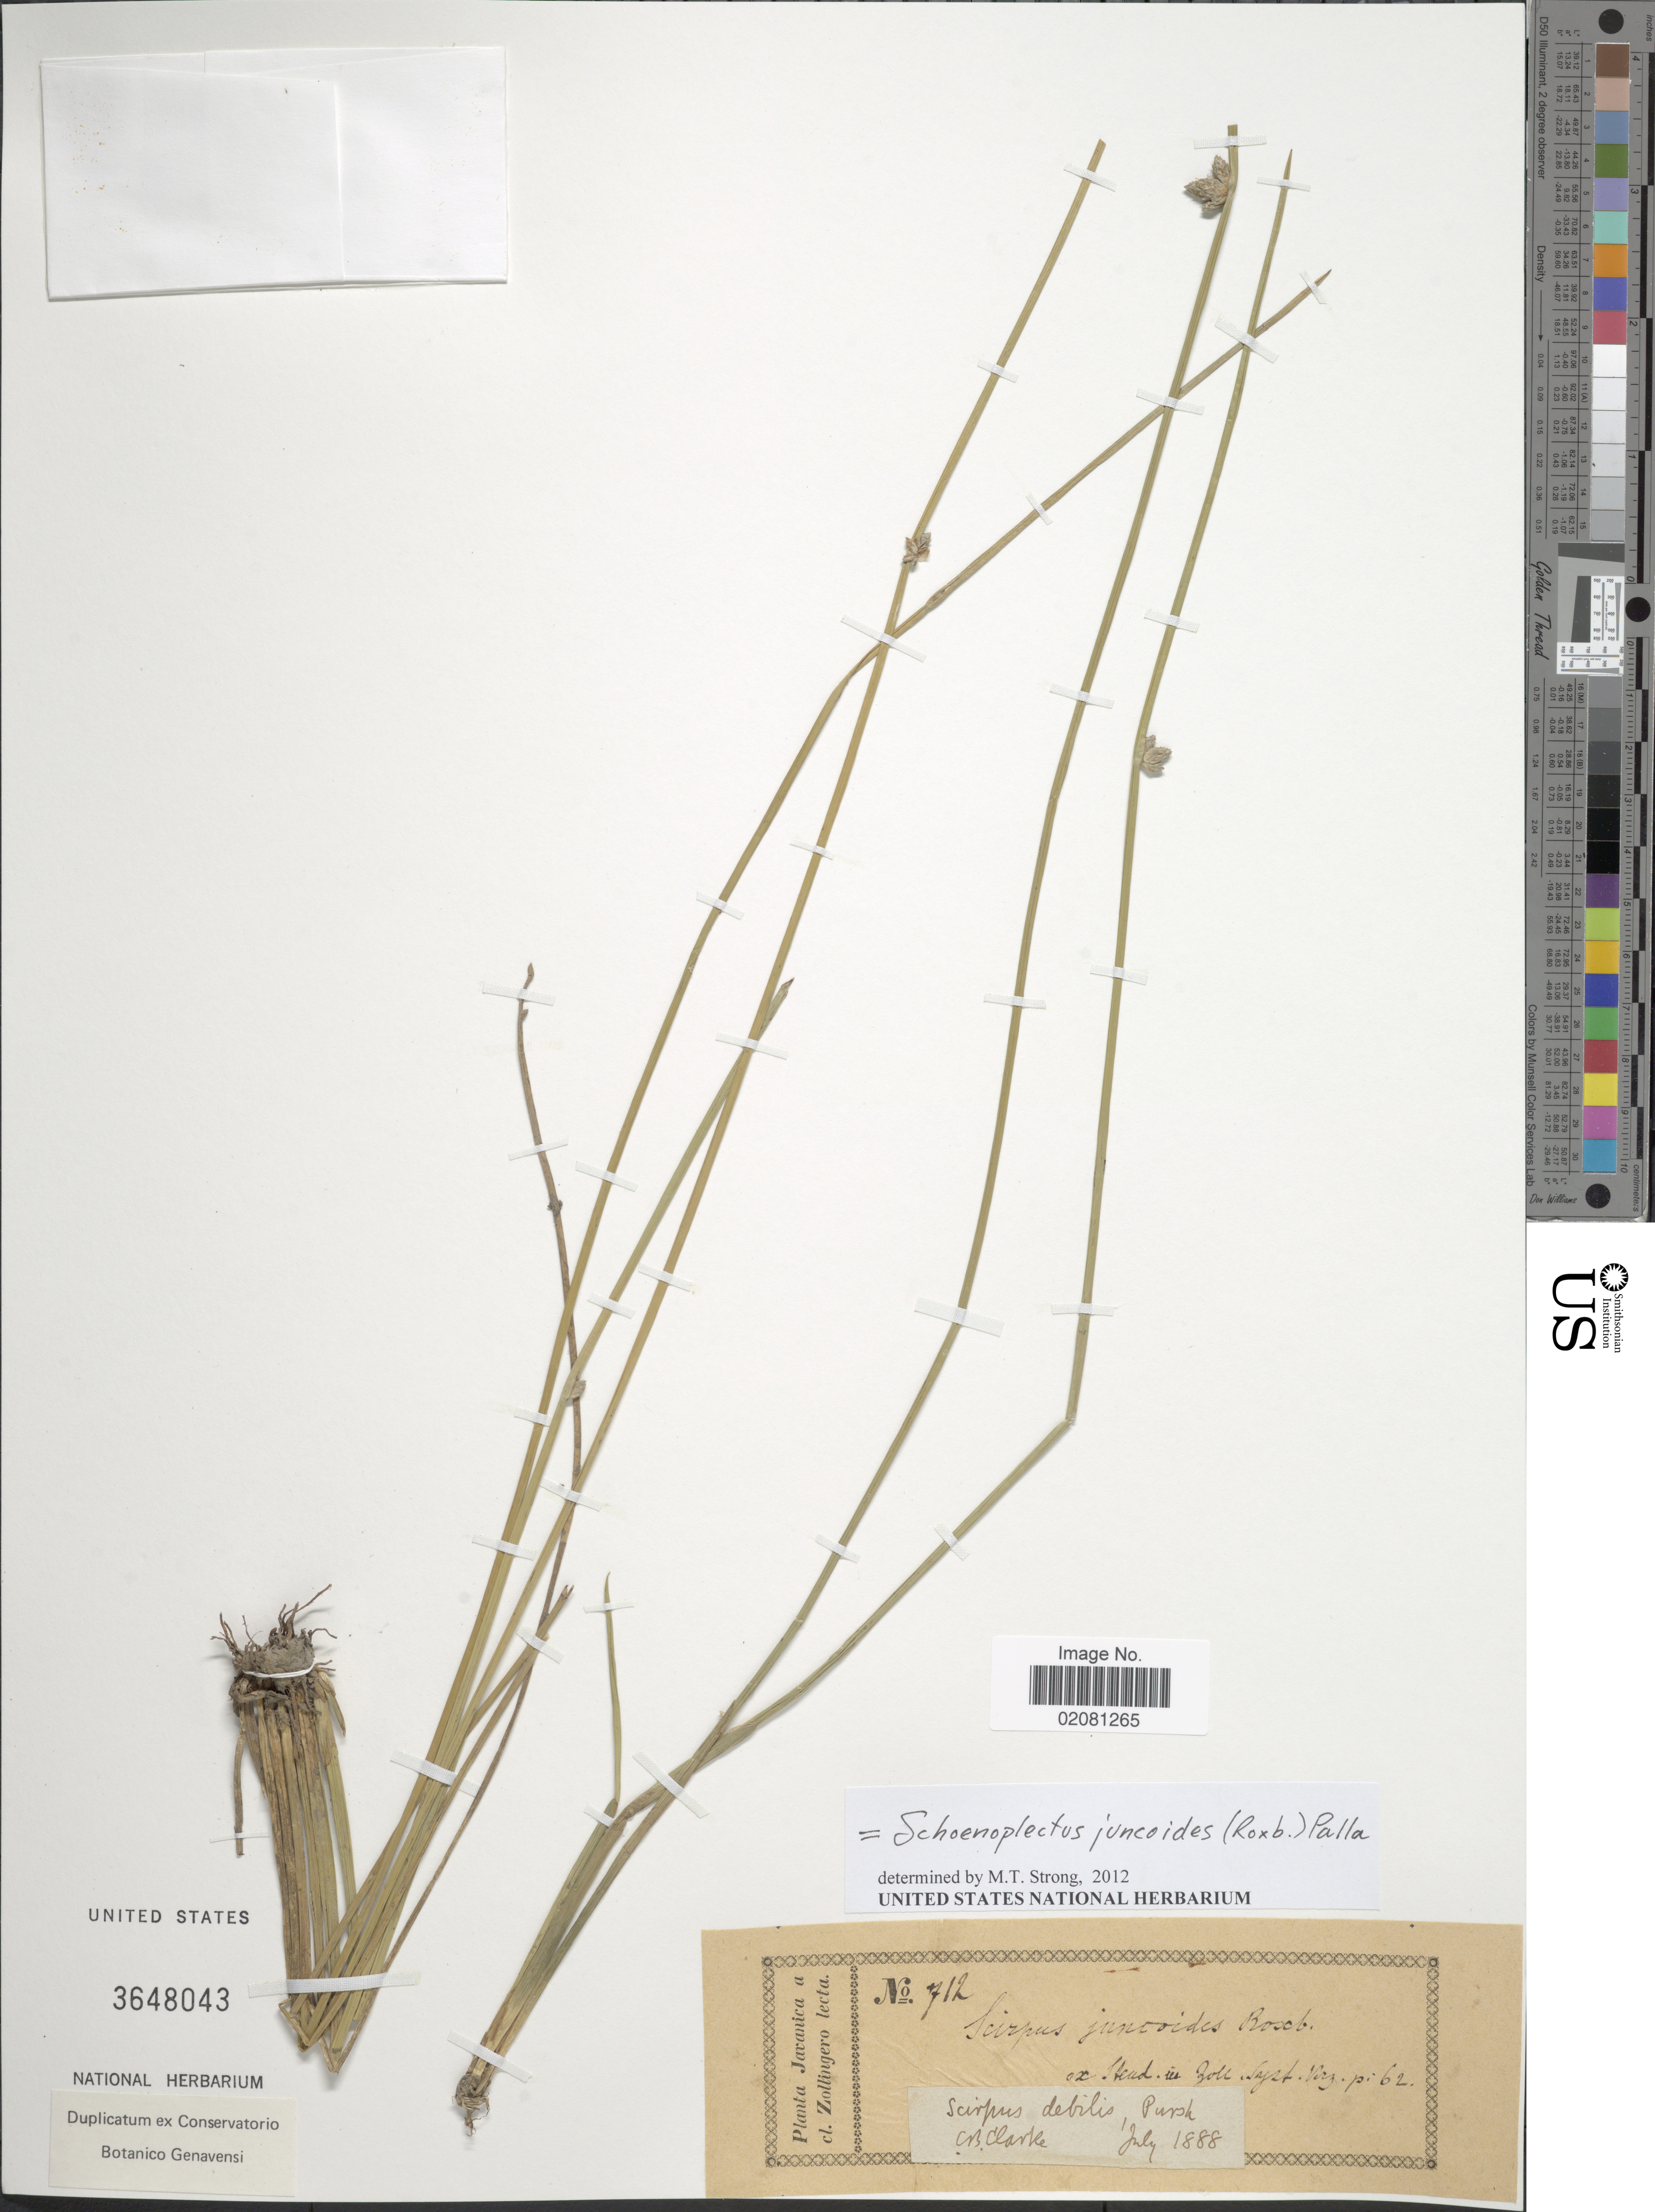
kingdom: Plantae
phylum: Tracheophyta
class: Liliopsida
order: Poales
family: Cyperaceae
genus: Schoenoplectiella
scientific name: Schoenoplectiella juncoides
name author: (Roxb.)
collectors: -- Zollinger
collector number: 712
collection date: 1888-07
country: Indonesia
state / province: Java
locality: Javanicae a cl. Zollingero lectae.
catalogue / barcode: US 3648043